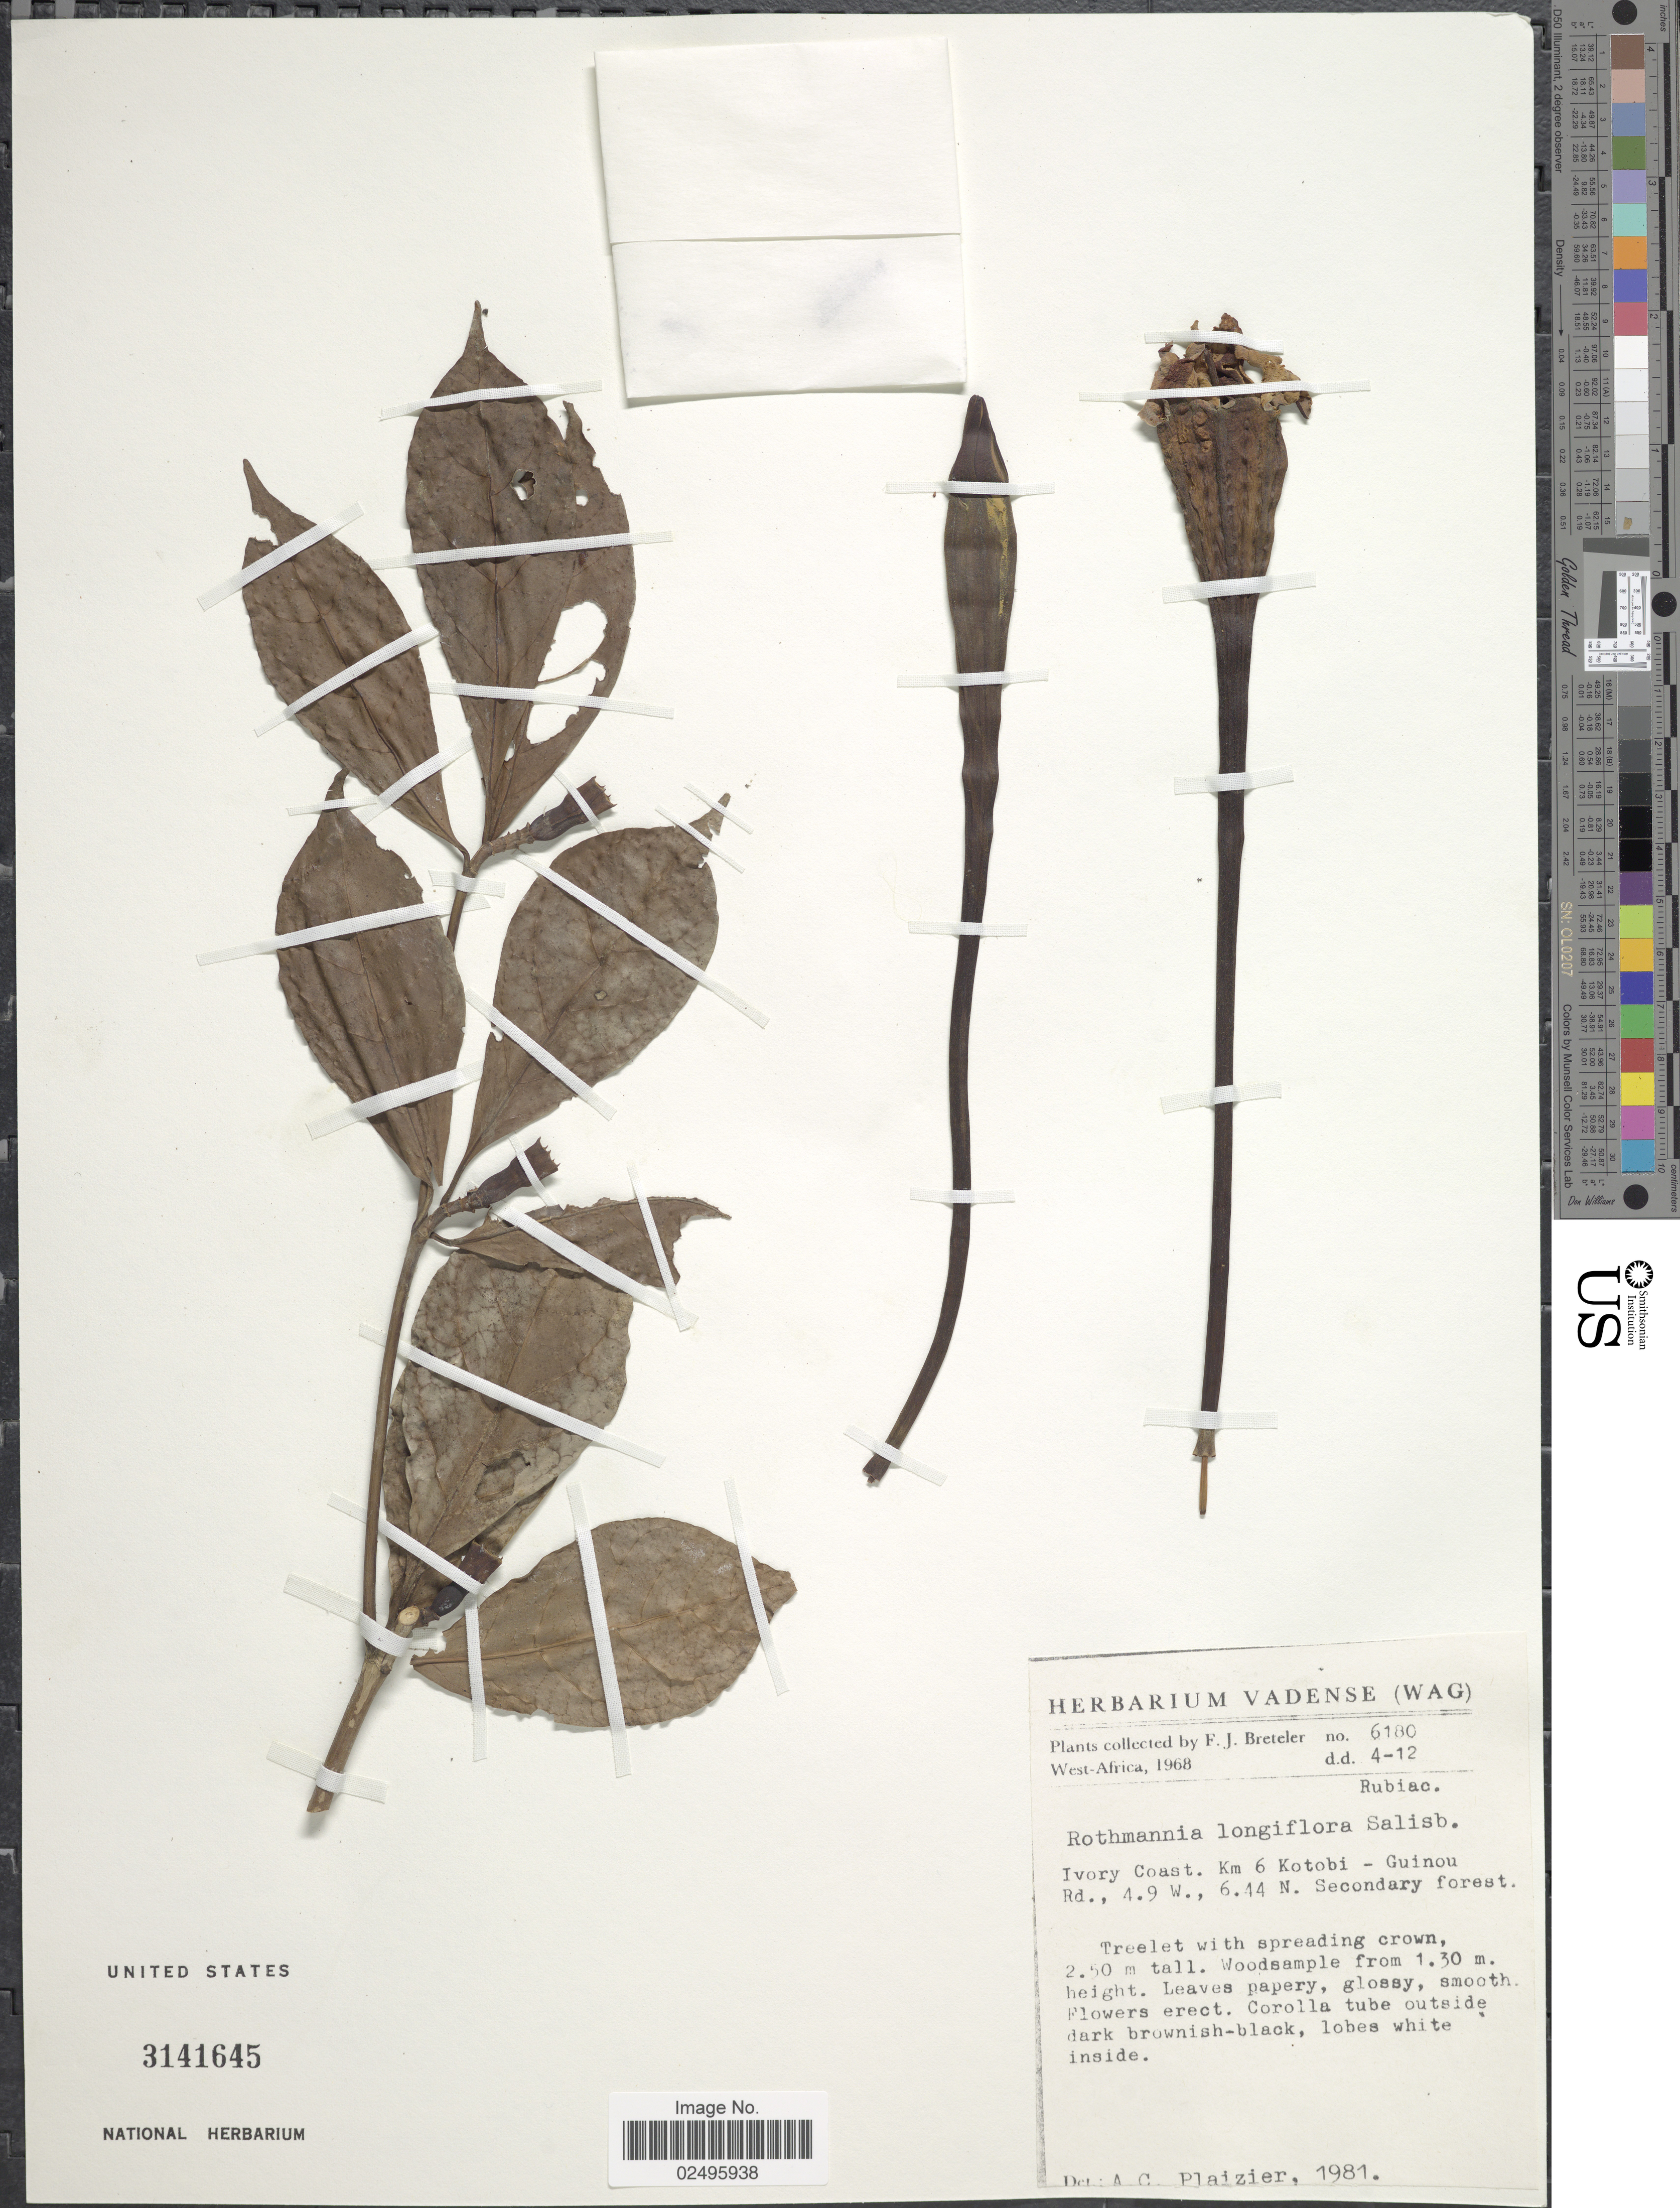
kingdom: Plantae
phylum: Tracheophyta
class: Magnoliopsida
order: Gentianales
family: Rubiaceae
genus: Rothmannia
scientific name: Rothmannia longiflora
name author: Salisb.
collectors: F. J. Breteler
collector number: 6180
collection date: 1968-12-04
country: Ivory Coast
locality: West-Africa, Km 6 Kotobi - Guinou RD.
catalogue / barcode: US 3141645